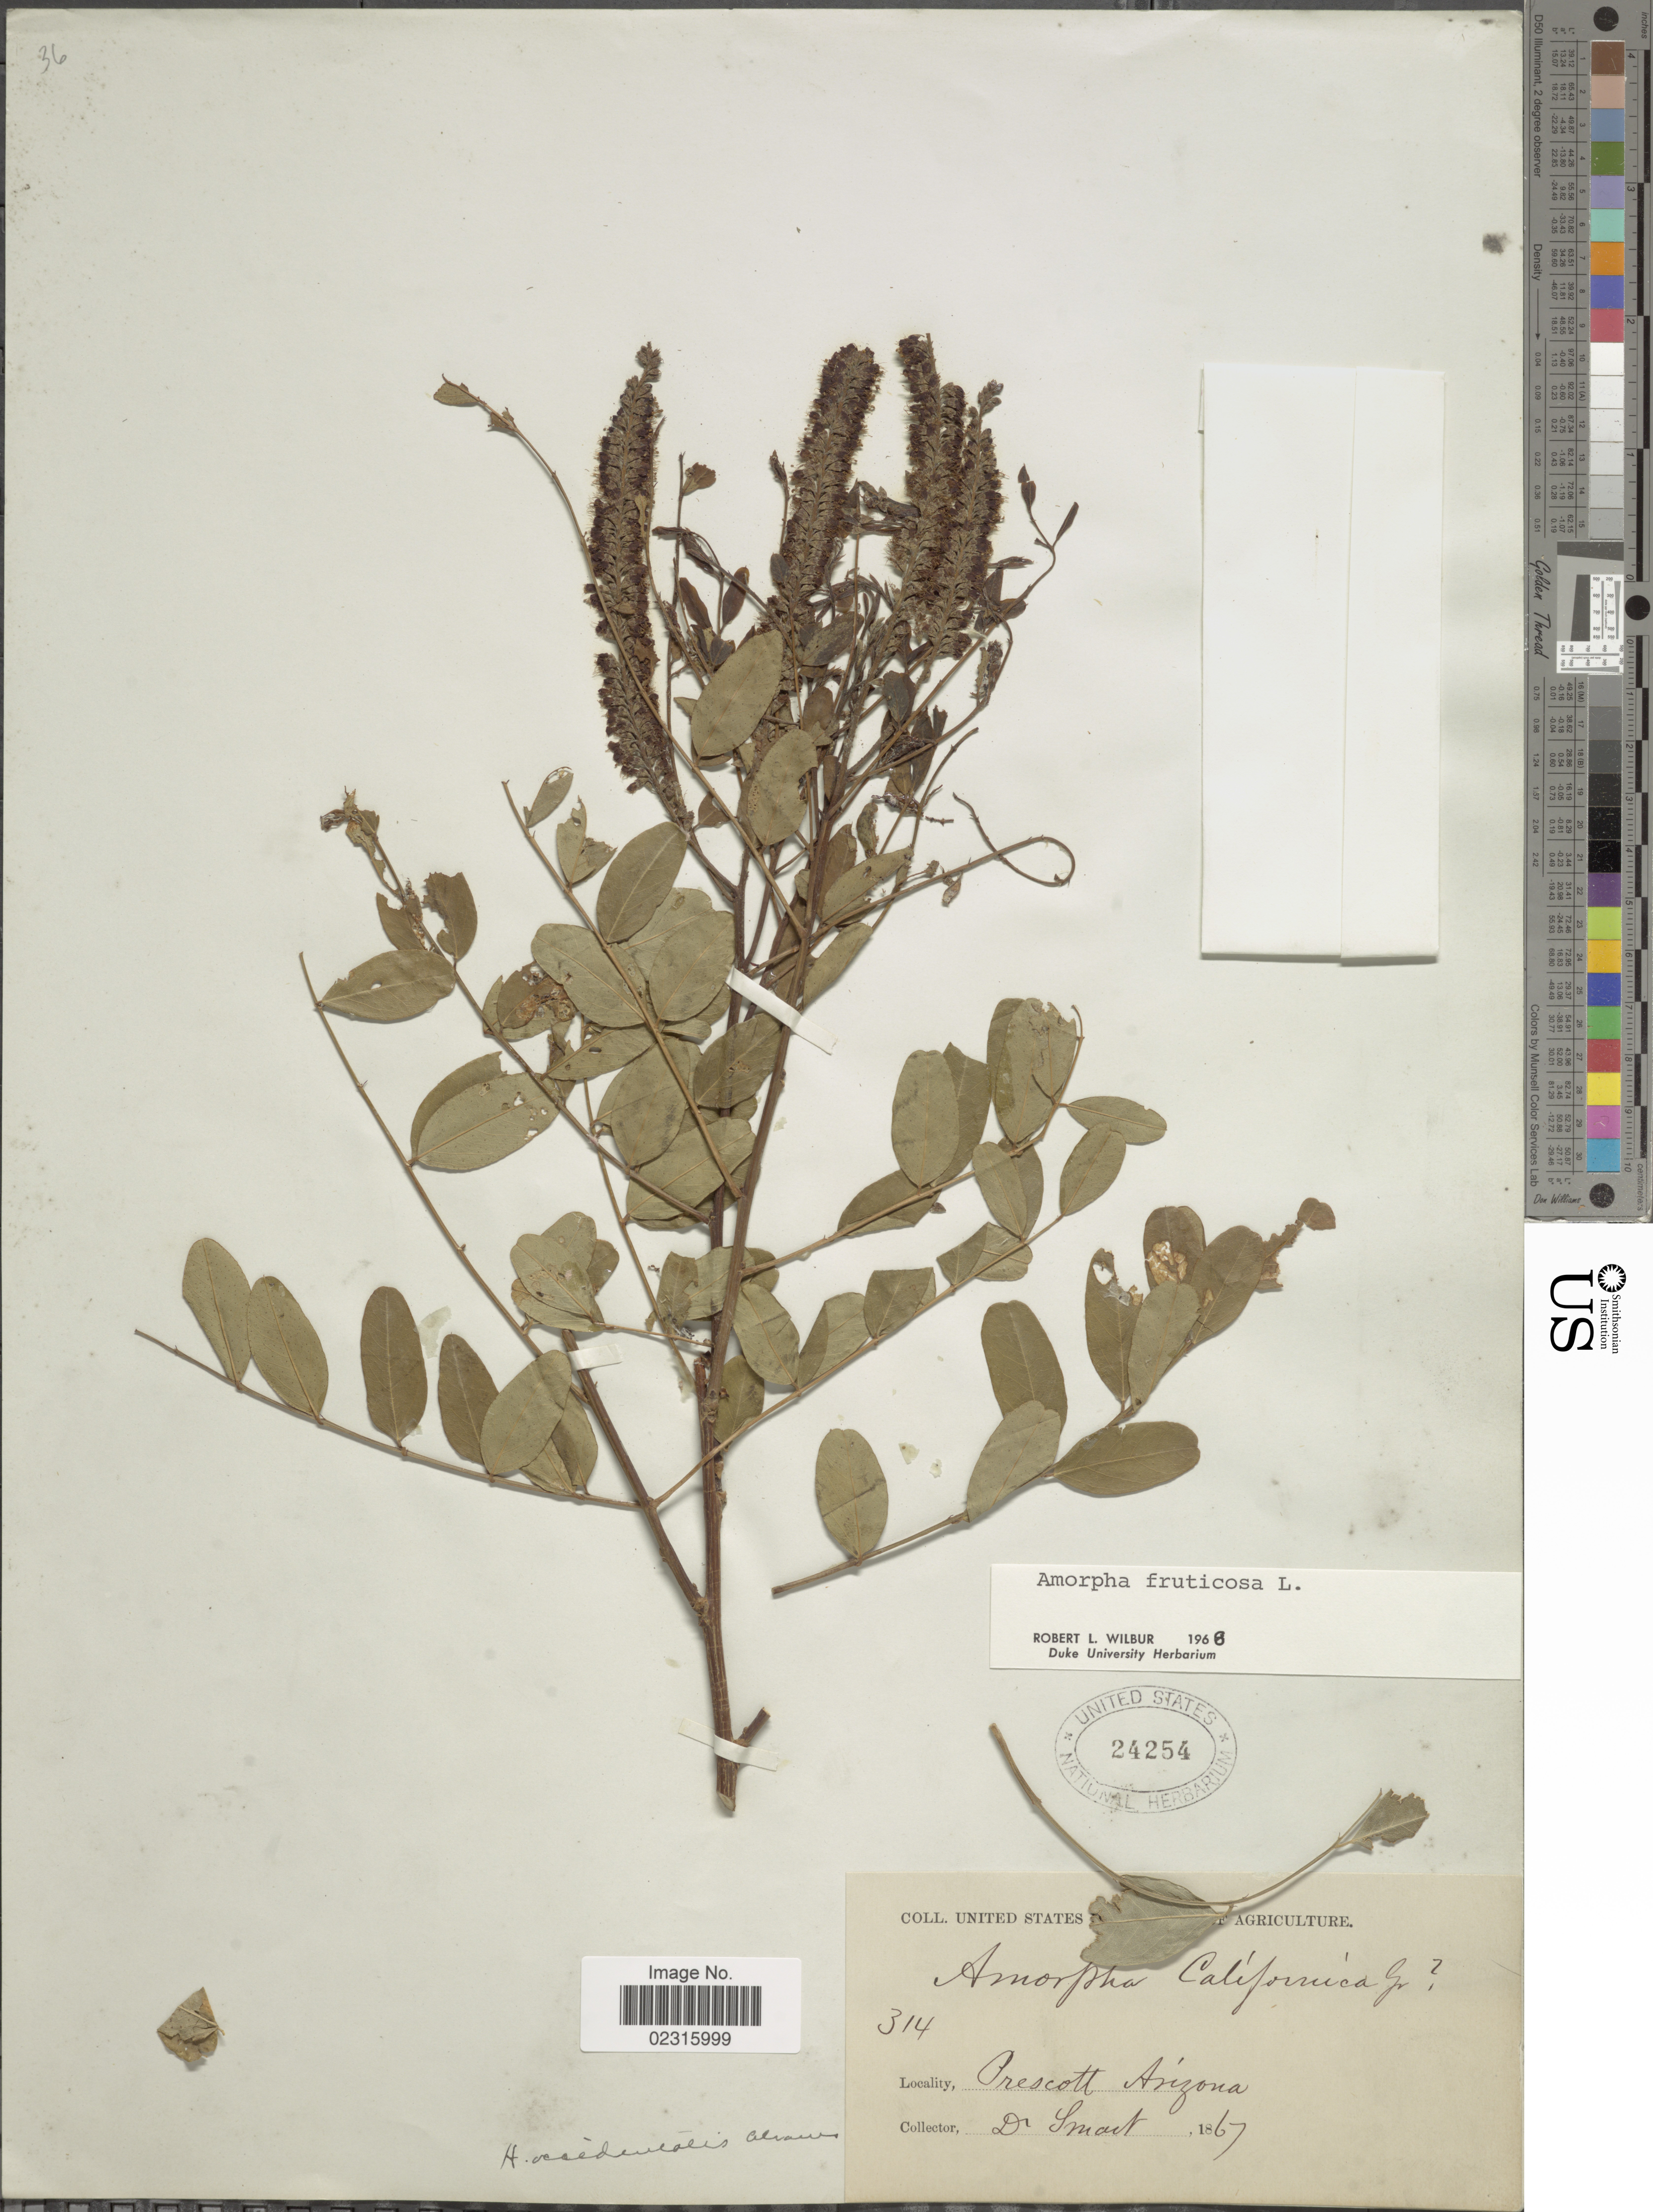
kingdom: Plantae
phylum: Tracheophyta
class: Magnoliopsida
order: Fabales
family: Fabaceae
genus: Amorpha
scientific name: Amorpha fruticosa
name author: L.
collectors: -. Smart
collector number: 314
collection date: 1867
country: United States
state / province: Arizona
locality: Prescott.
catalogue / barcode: US 24254